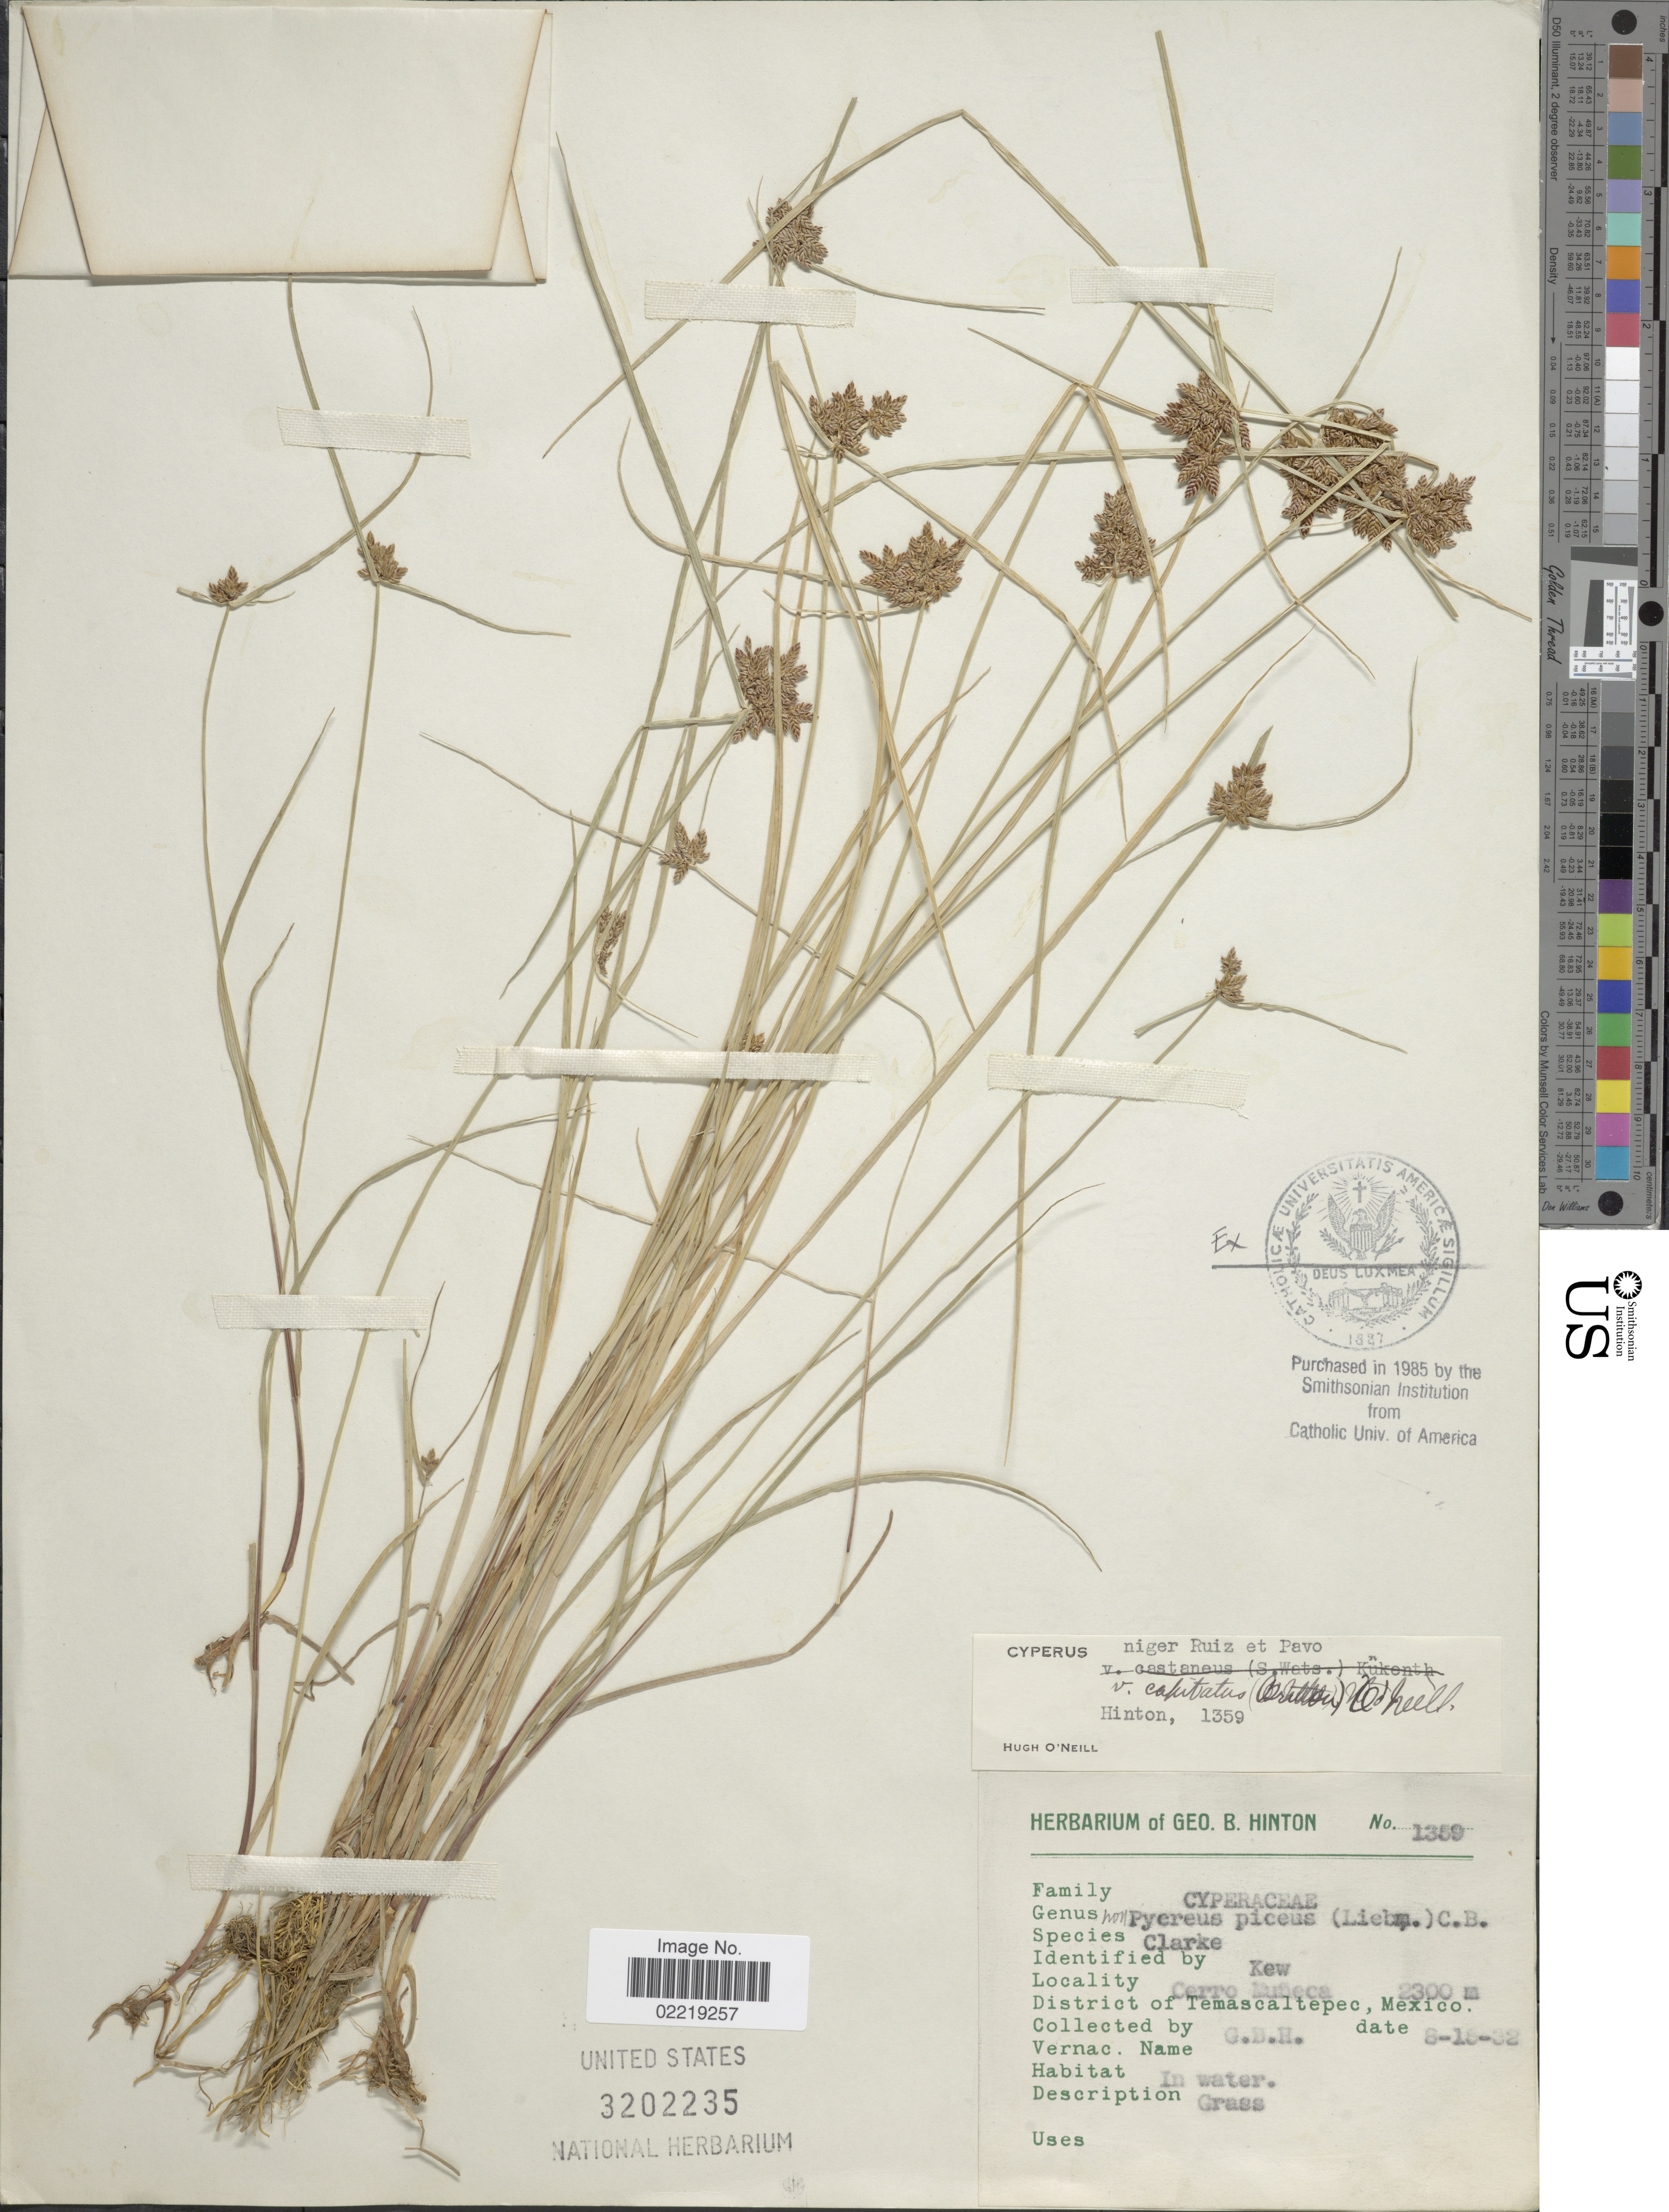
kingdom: Plantae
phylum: Tracheophyta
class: Liliopsida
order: Poales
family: Cyperaceae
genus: Cyperus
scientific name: Cyperus niger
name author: Ruiz & Pav.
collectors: G. B. Hinton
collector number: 1359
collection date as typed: Transcribed d/m/y: 16/8/32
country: Mexico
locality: Cerro Muneca, District of Temascaltepec, Mexico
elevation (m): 2300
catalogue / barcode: US 3202235